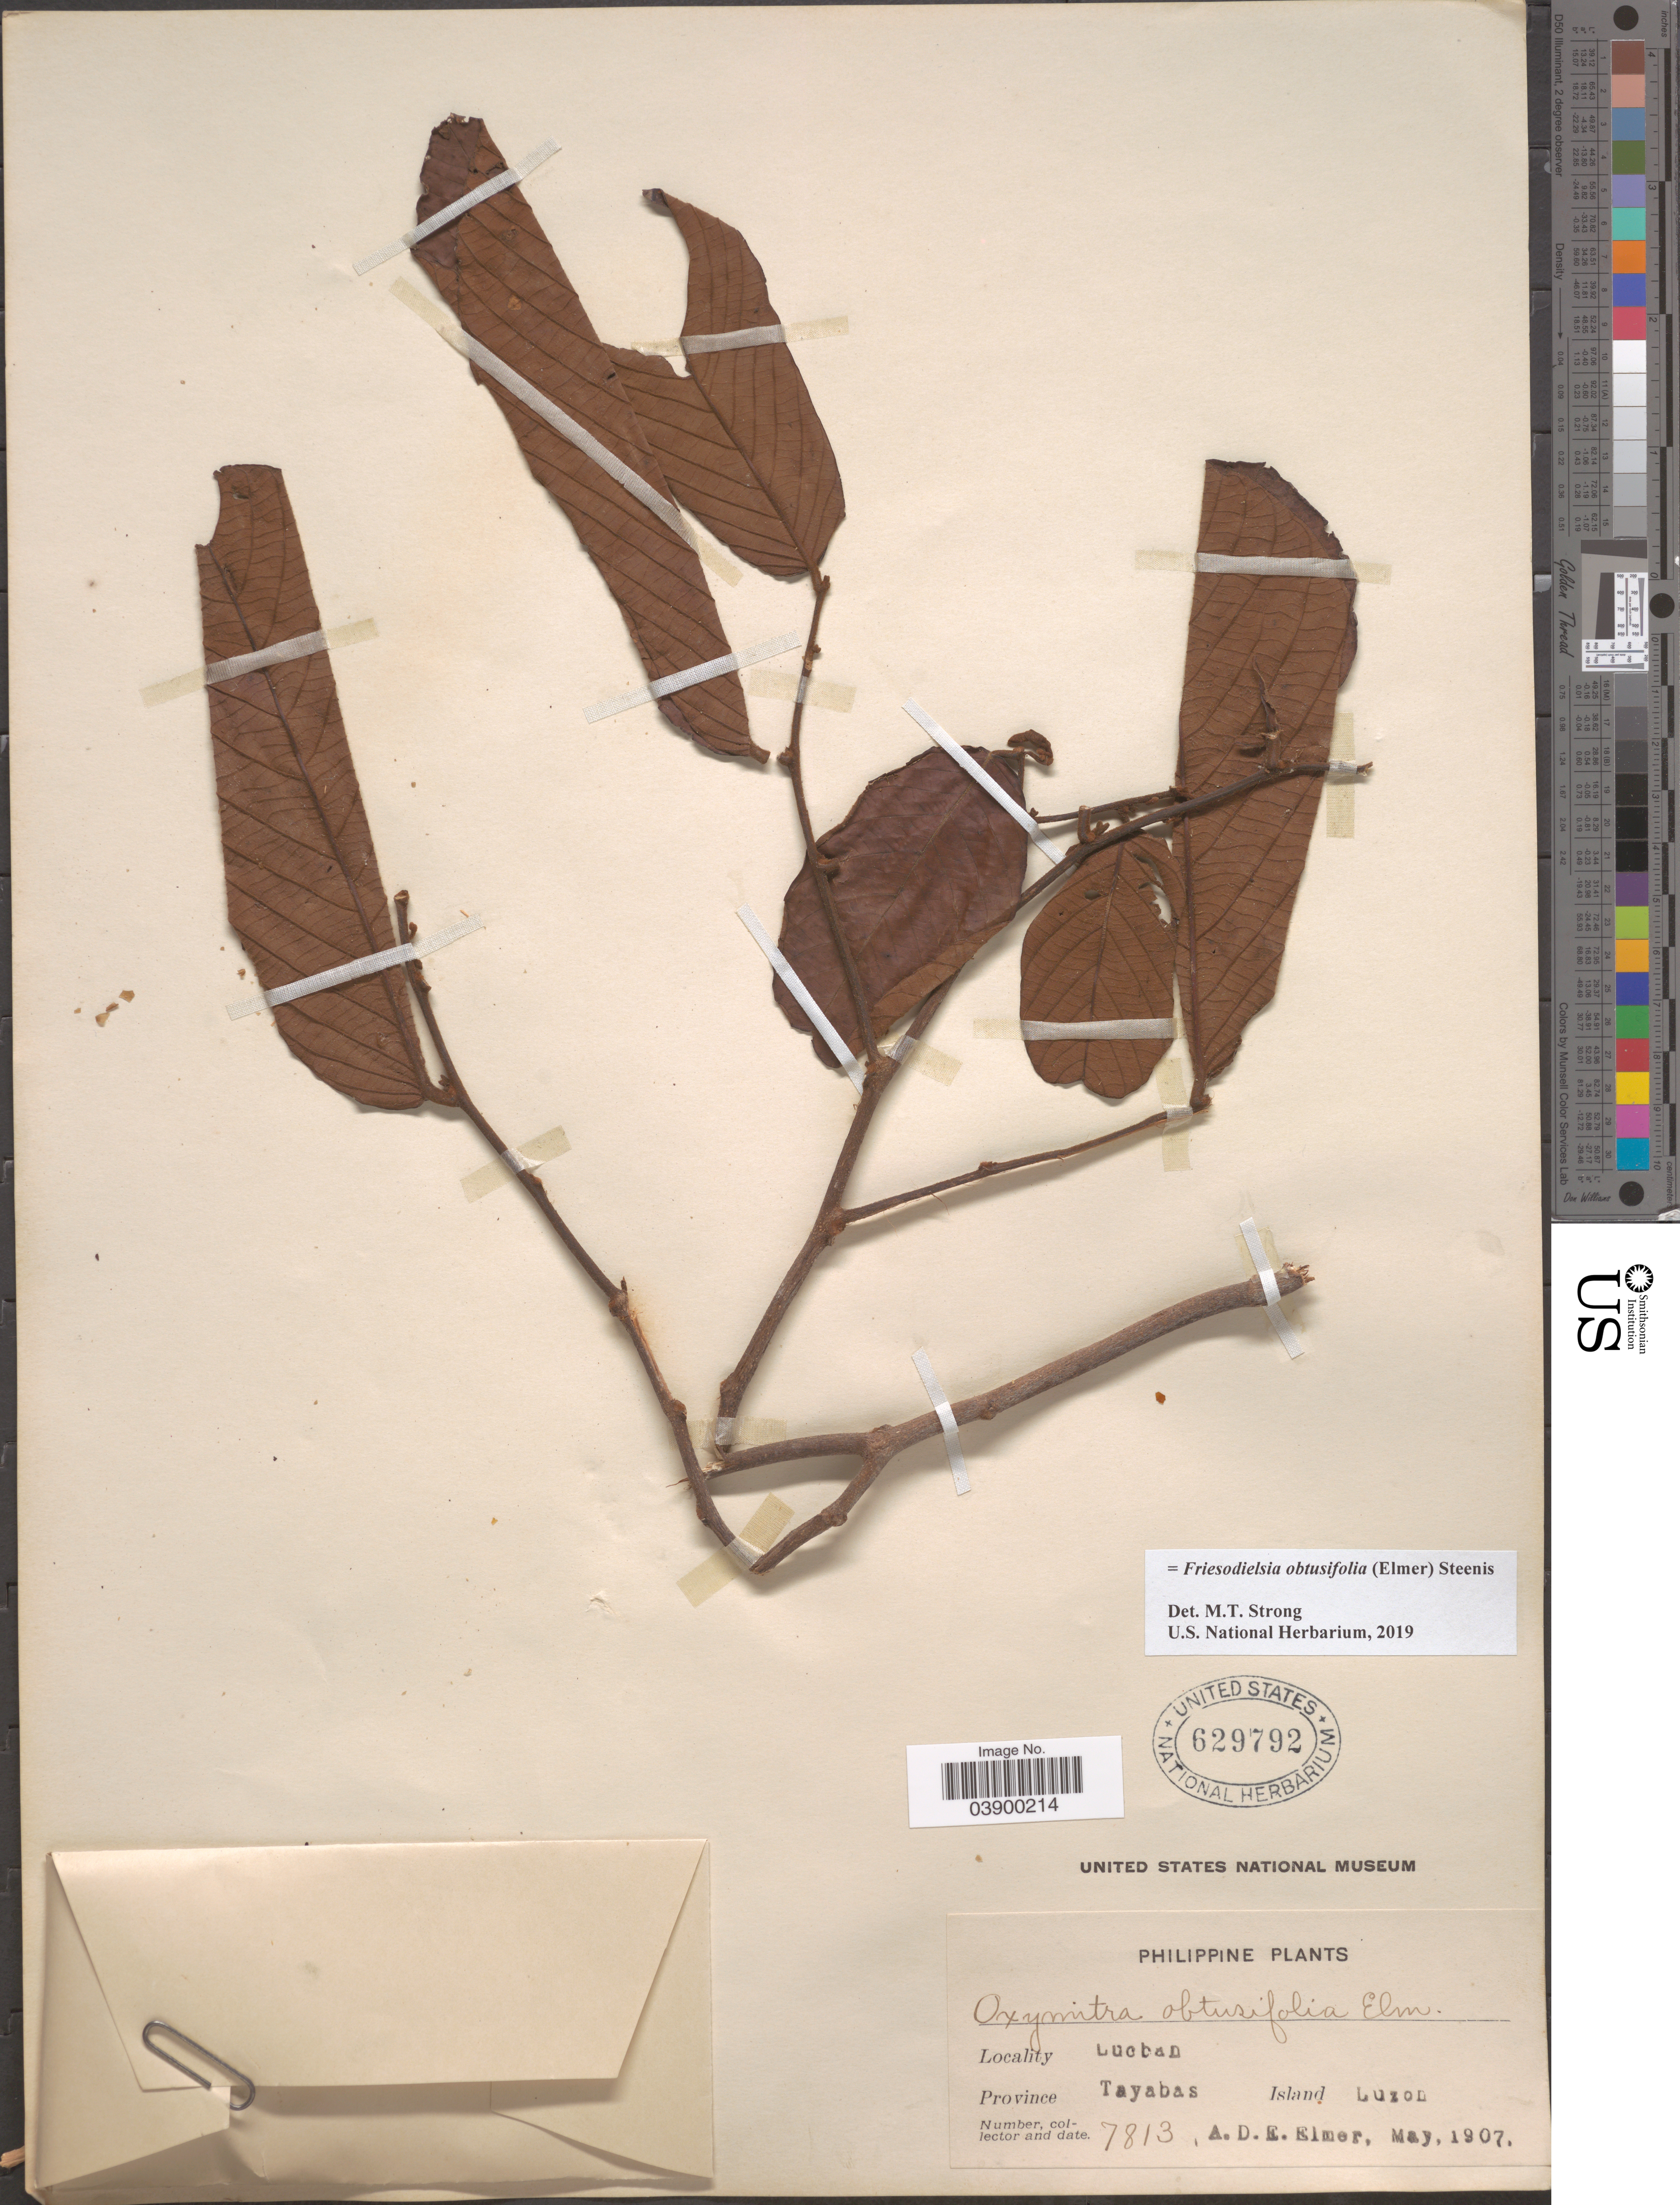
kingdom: Plantae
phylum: Tracheophyta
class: Magnoliopsida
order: Magnoliales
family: Annonaceae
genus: Friesodielsia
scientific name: Friesodielsia obtusifolia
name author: (Elmer) Steenis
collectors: A. D. E. Elmer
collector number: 7813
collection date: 1907-05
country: Philippines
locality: Lucban. Province Tayabas. Island Luzon.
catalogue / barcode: US 629792